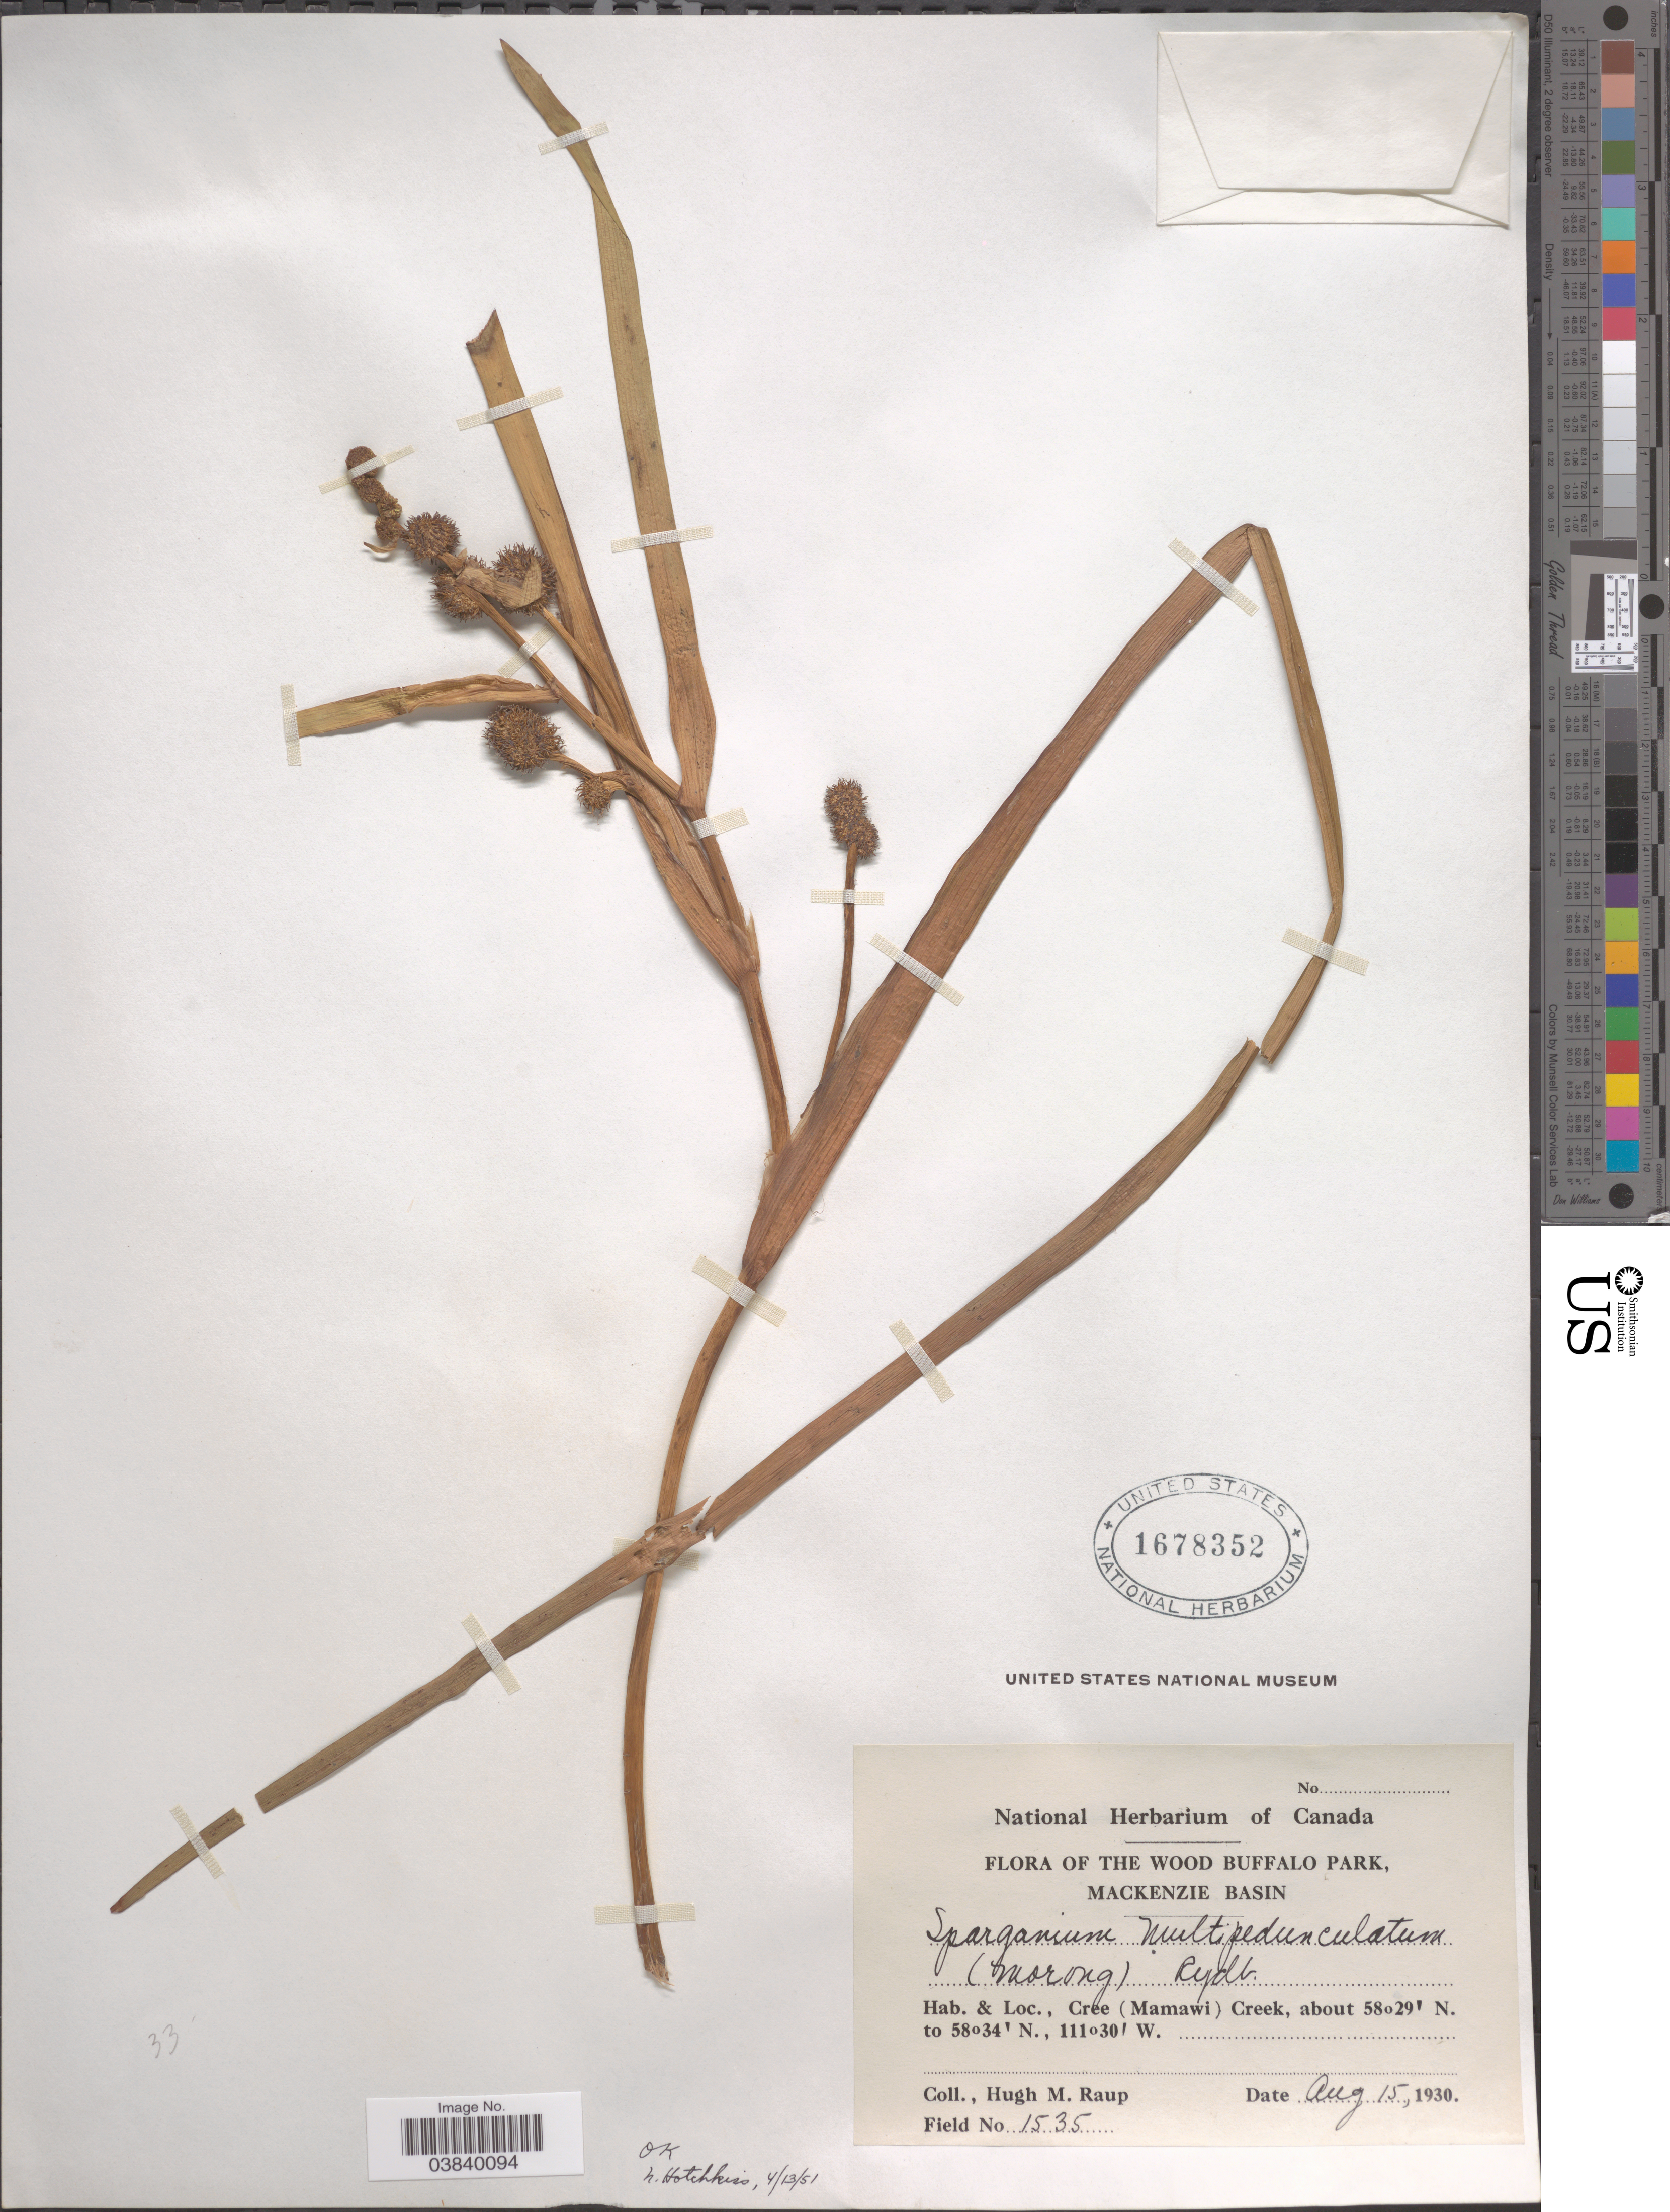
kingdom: Plantae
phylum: Tracheophyta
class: Liliopsida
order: Poales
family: Typhaceae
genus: Sparganium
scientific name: Sparganium angustifolium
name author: Michx.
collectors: H. Raup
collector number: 1535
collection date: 1930-08-15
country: Canada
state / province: Alberta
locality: Wood Buffalo Park, Mackenzie Basin. Cree (Mamawi) Creek.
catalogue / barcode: US 1678352